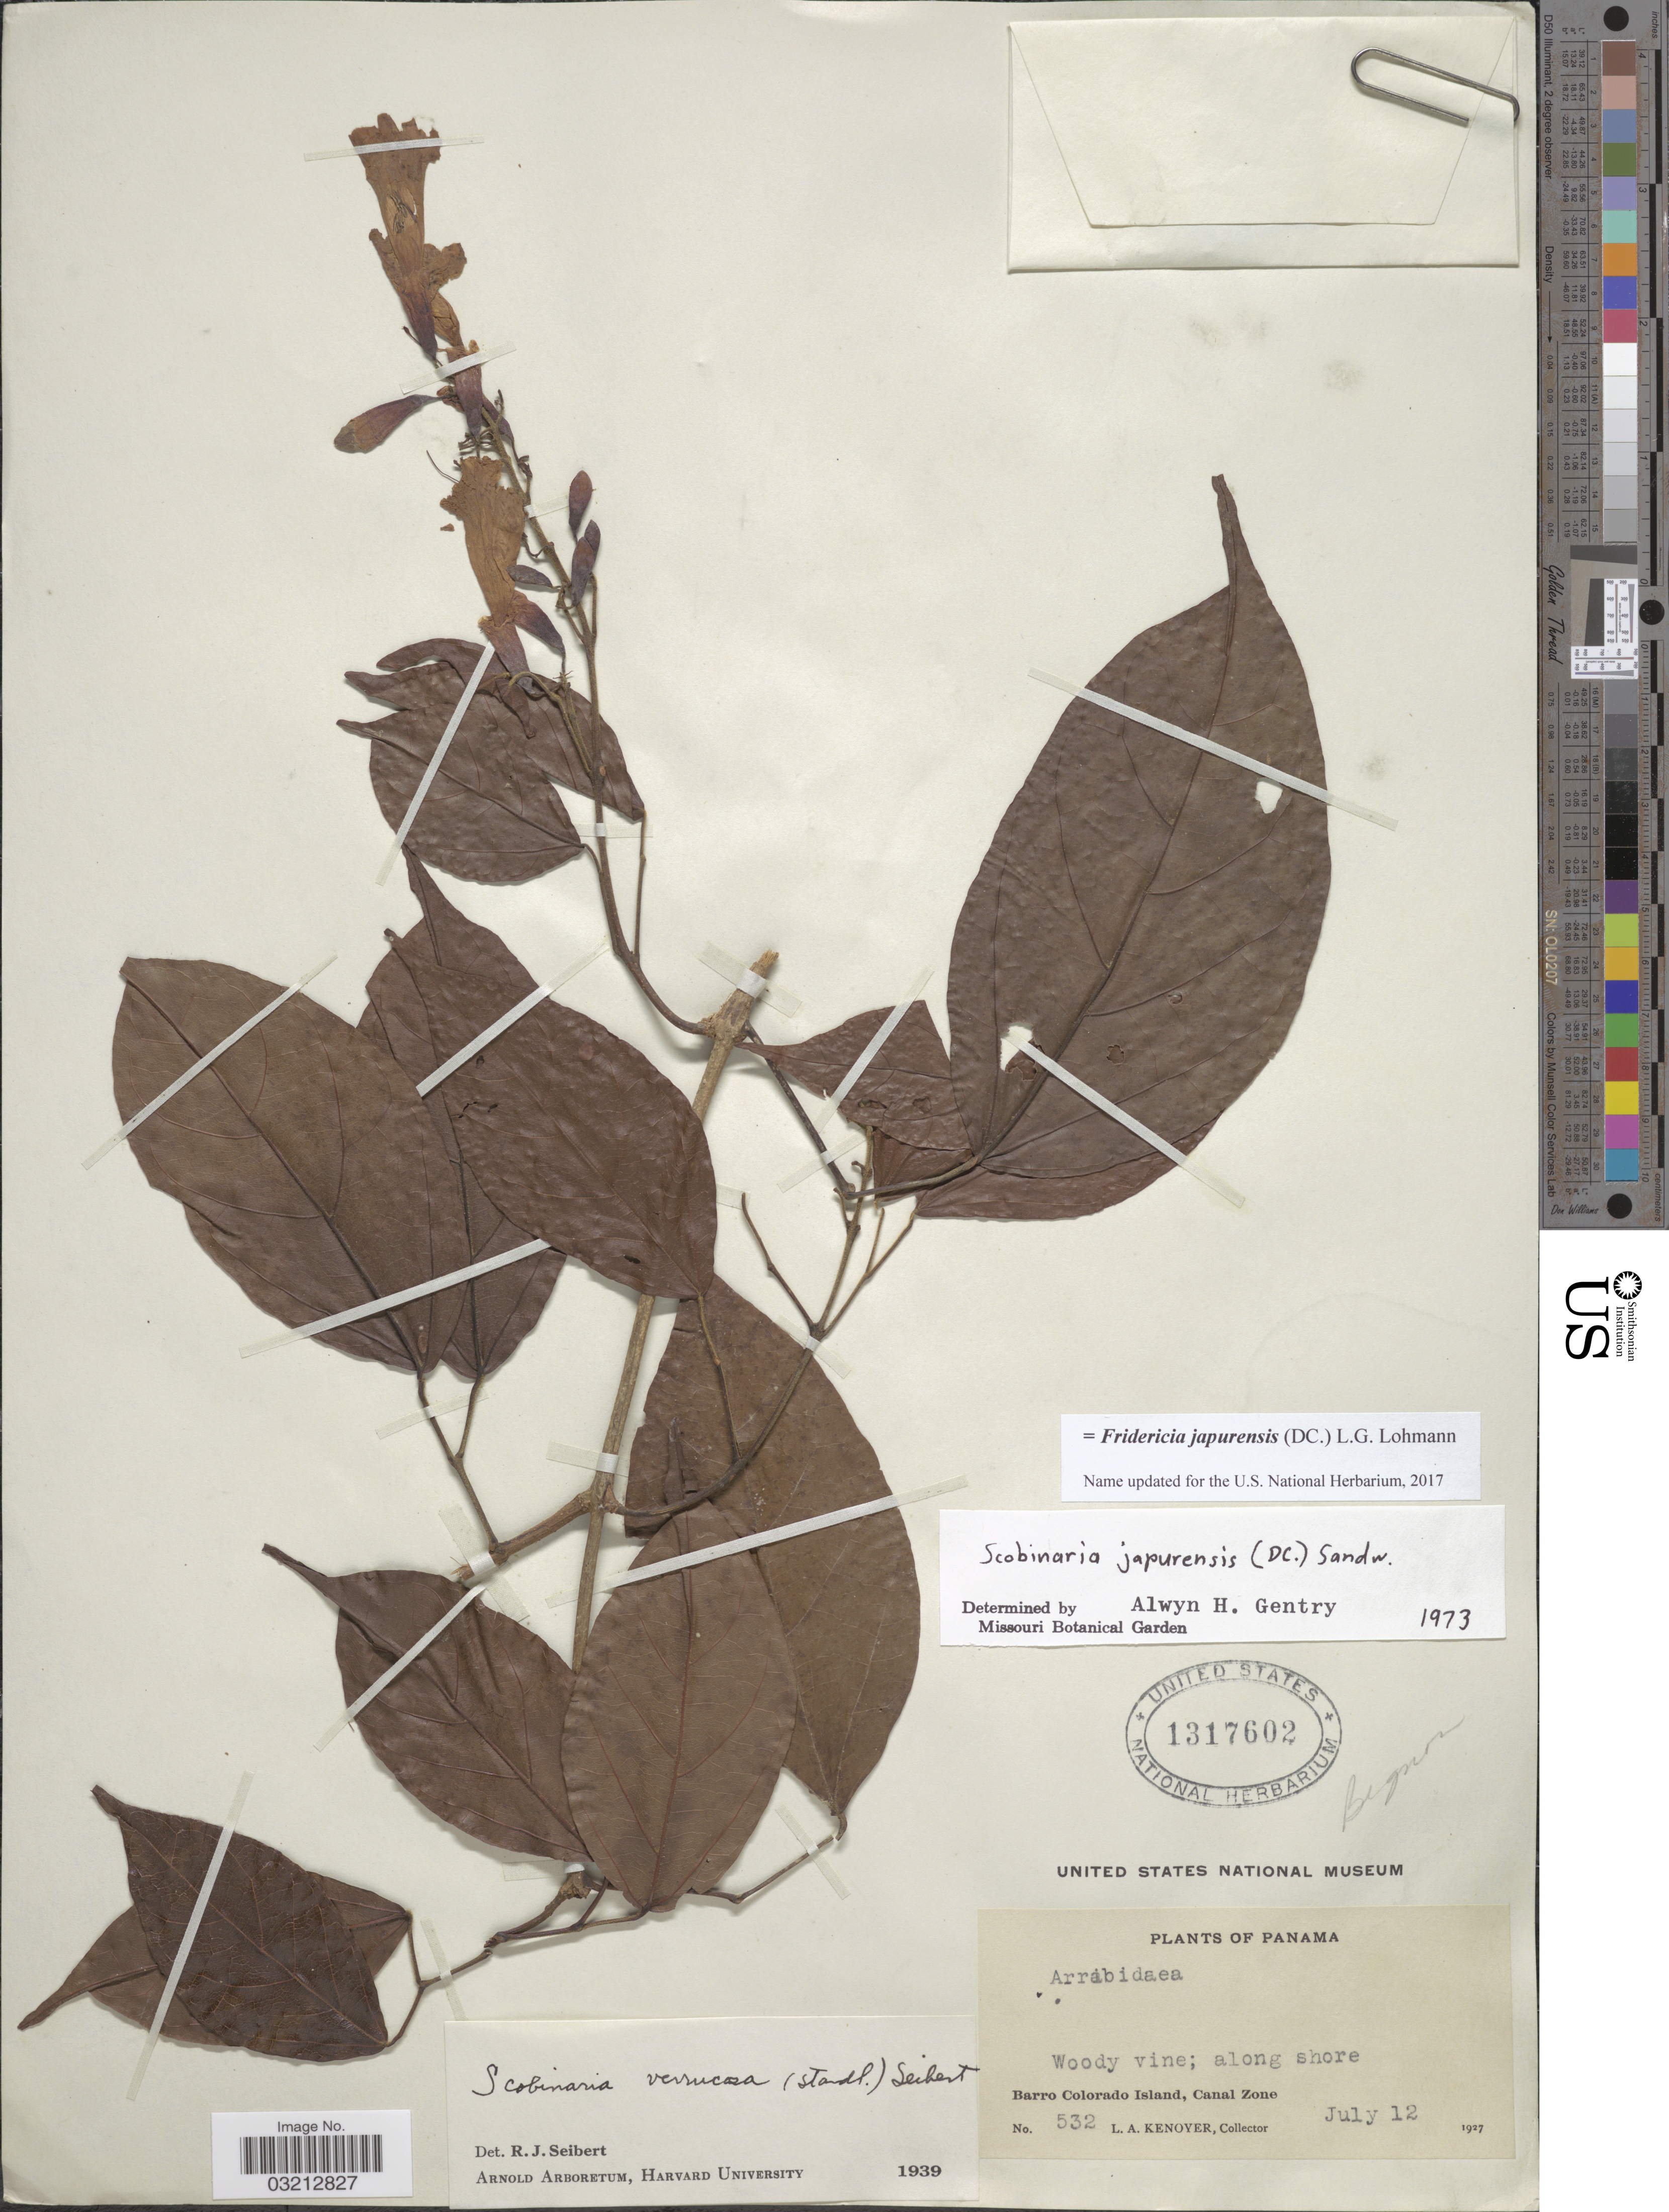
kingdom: Plantae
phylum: Tracheophyta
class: Magnoliopsida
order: Lamiales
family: Bignoniaceae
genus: Fridericia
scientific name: Fridericia japurensis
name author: (DC.) L.G. Lohmann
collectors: L. A. Kenoyer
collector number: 532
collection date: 1927-07-12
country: Panama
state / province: Panamá Oeste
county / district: Canal Zone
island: Barro Colorado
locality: Barro Colorado Island, Canal Zone.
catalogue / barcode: US 1317602